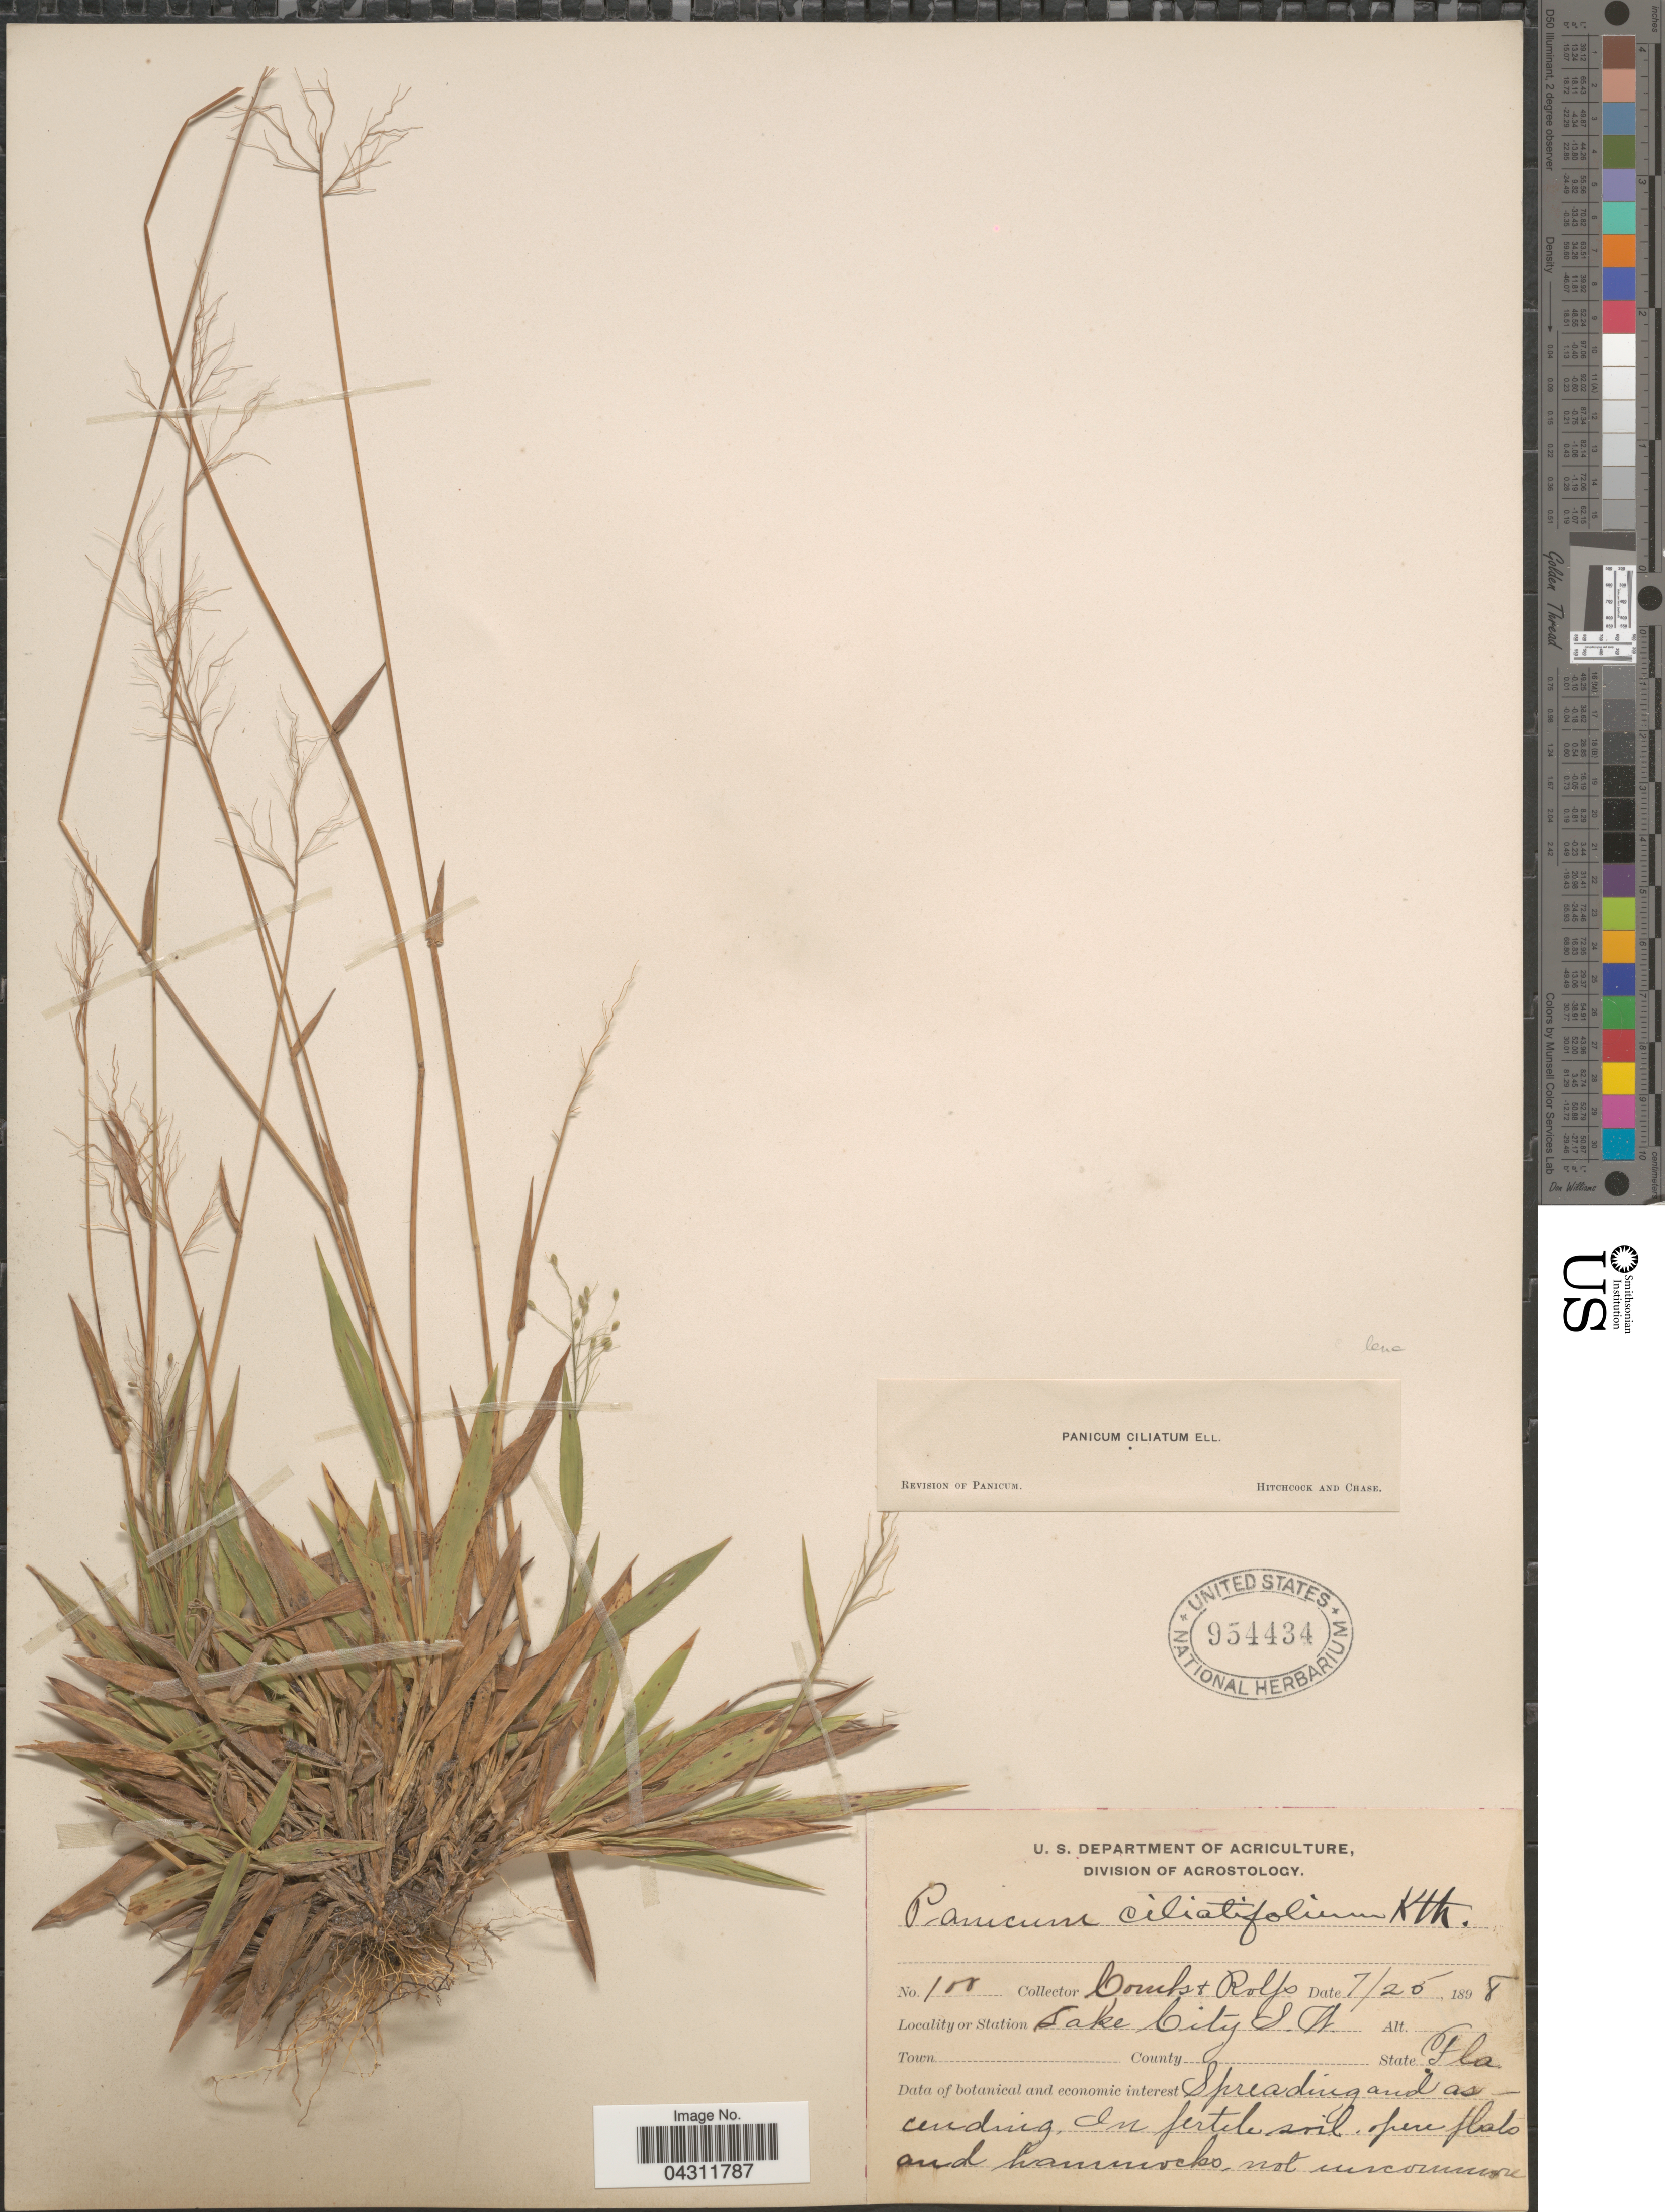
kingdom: Plantae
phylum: Tracheophyta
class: Liliopsida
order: Poales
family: Poaceae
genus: Dichanthelium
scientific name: Dichanthelium strigosum var. leucoblepharis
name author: (Trin.) Freckmann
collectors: -. Combs & Rolfs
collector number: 100*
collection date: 1898-07-25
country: United States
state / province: Florida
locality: Lake City S.W.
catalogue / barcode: US 954434